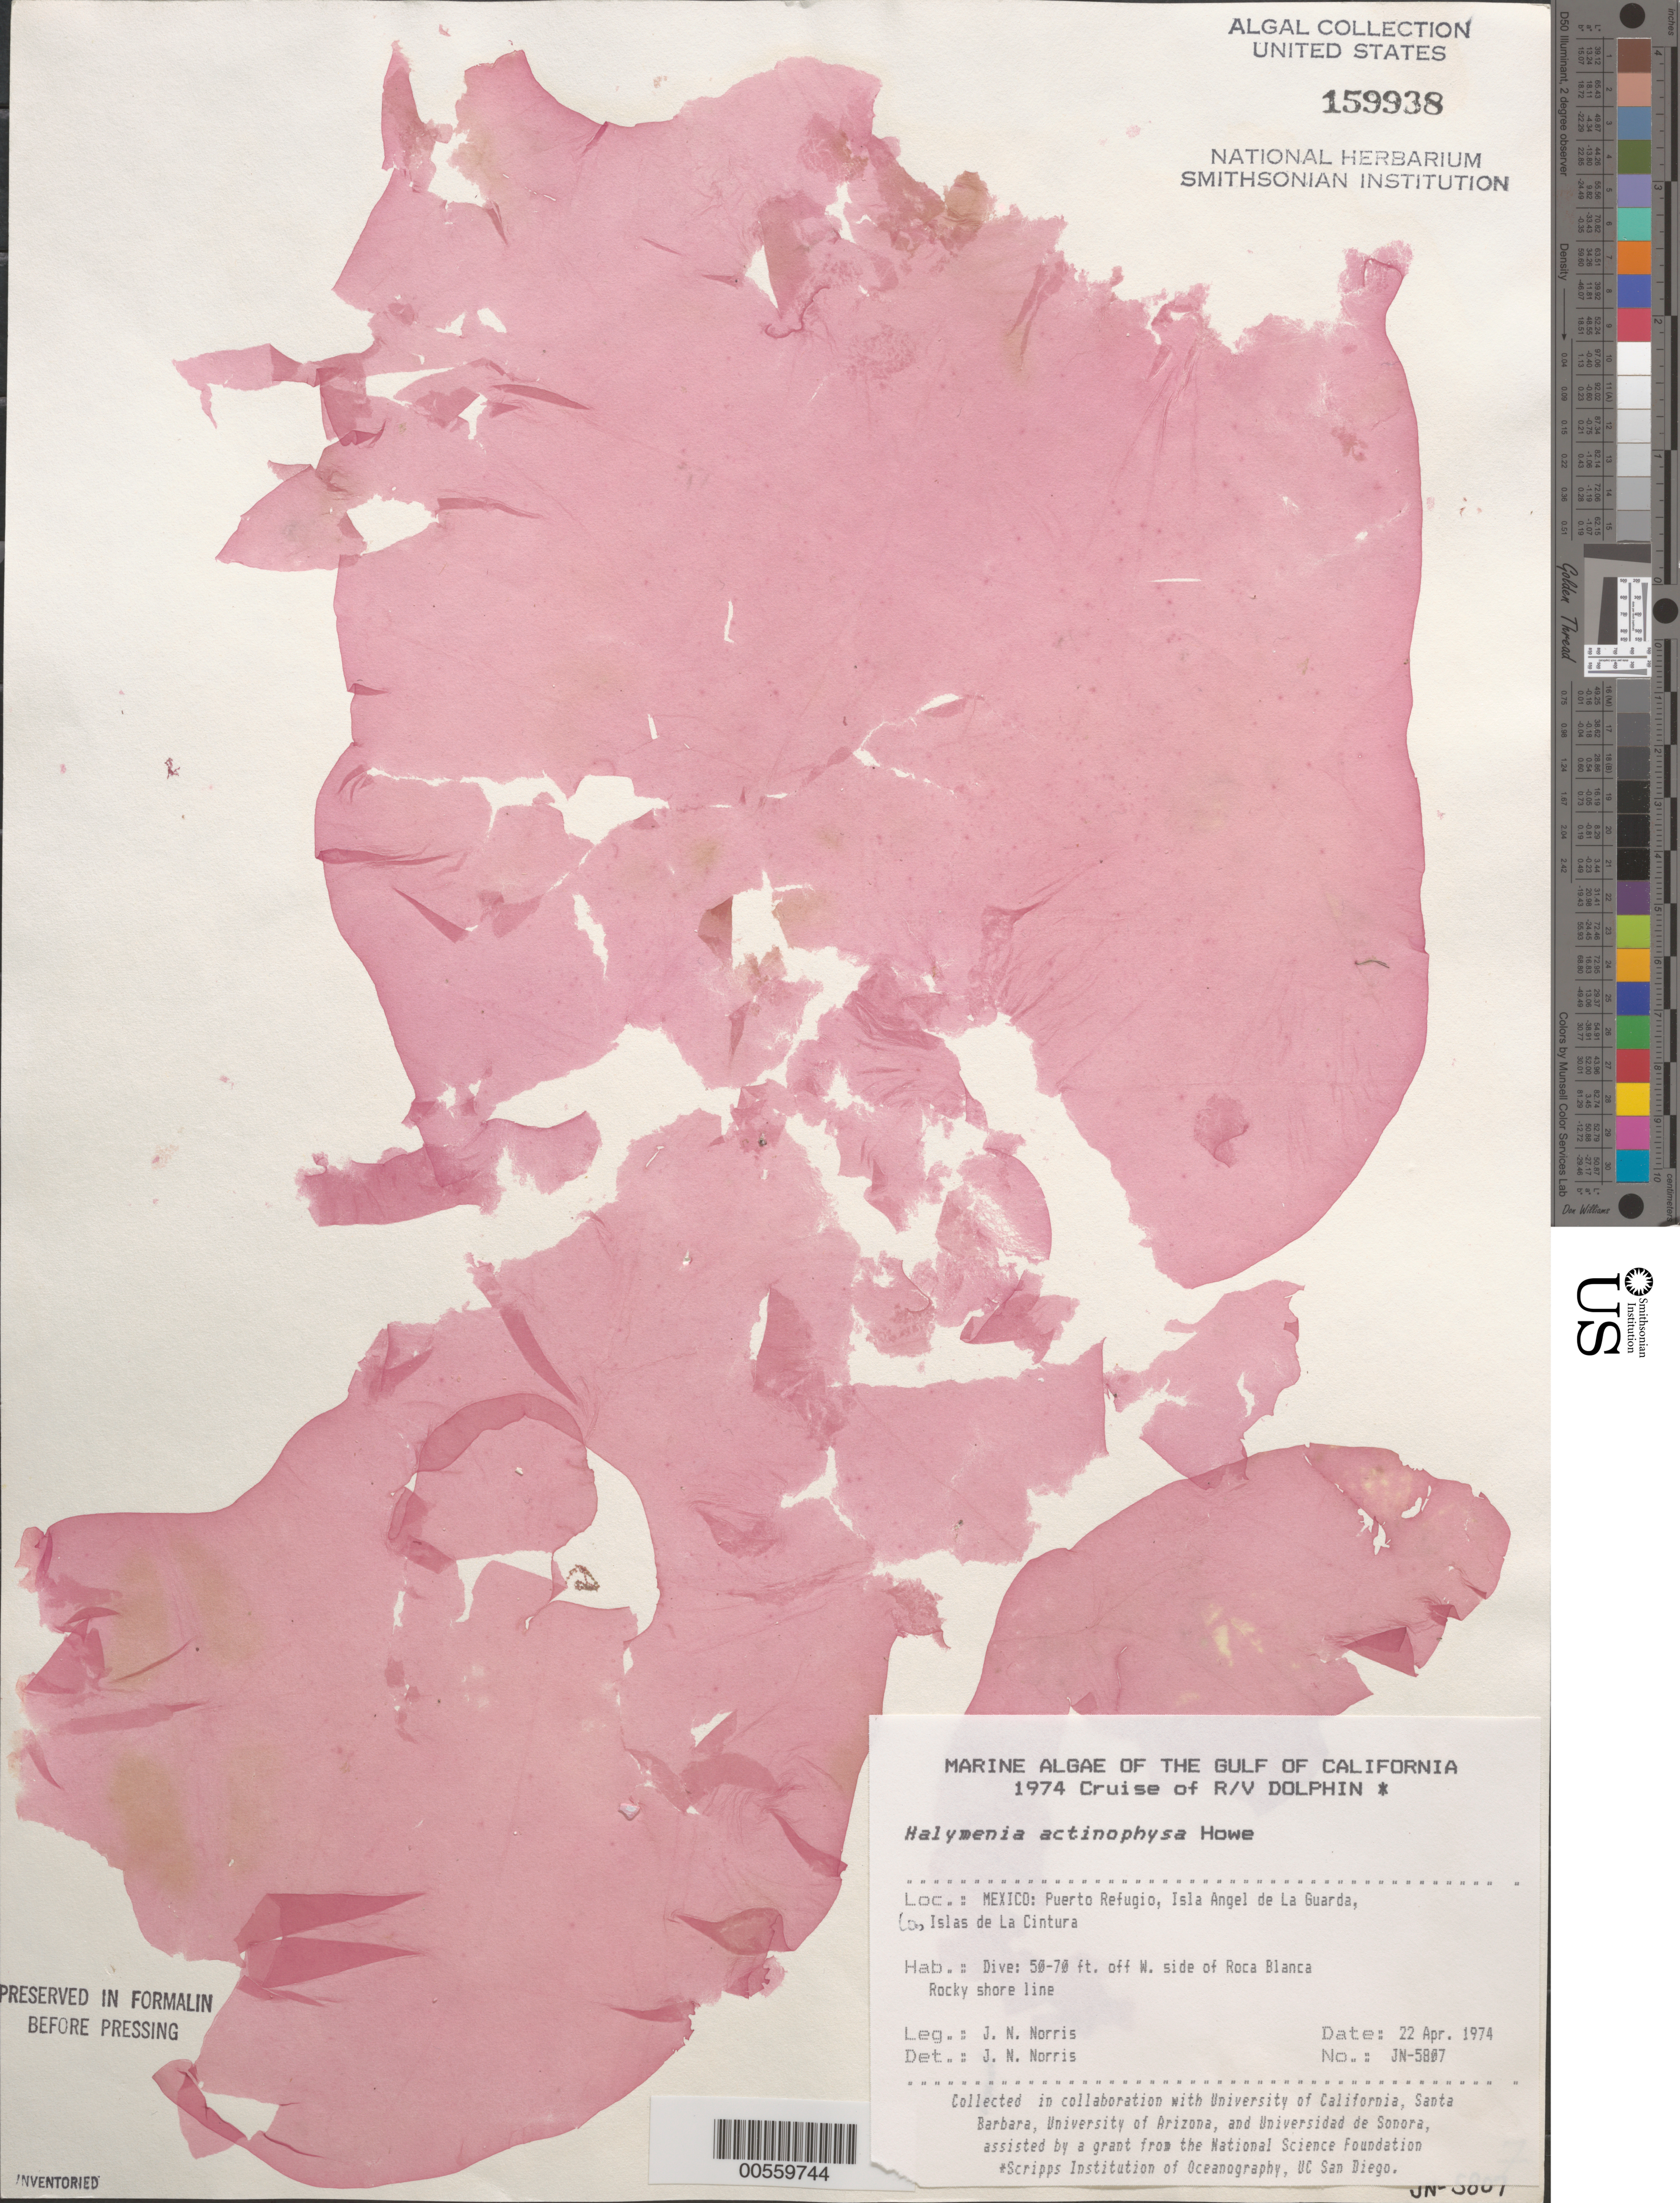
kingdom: Plantae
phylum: Rhodophyta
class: Florideophyceae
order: Halymeniales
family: Halymeniaceae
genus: Halymenia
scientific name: Halymenia actinophysa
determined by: Norris, James N.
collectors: J. N. Norris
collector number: JN-5807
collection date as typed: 22 Apr 1974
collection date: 1974-04-22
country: Mexico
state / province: Baja California Norte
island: Isla Angel de la Guarda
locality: Roca Blanca, Puerto Refugio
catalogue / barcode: US 159938